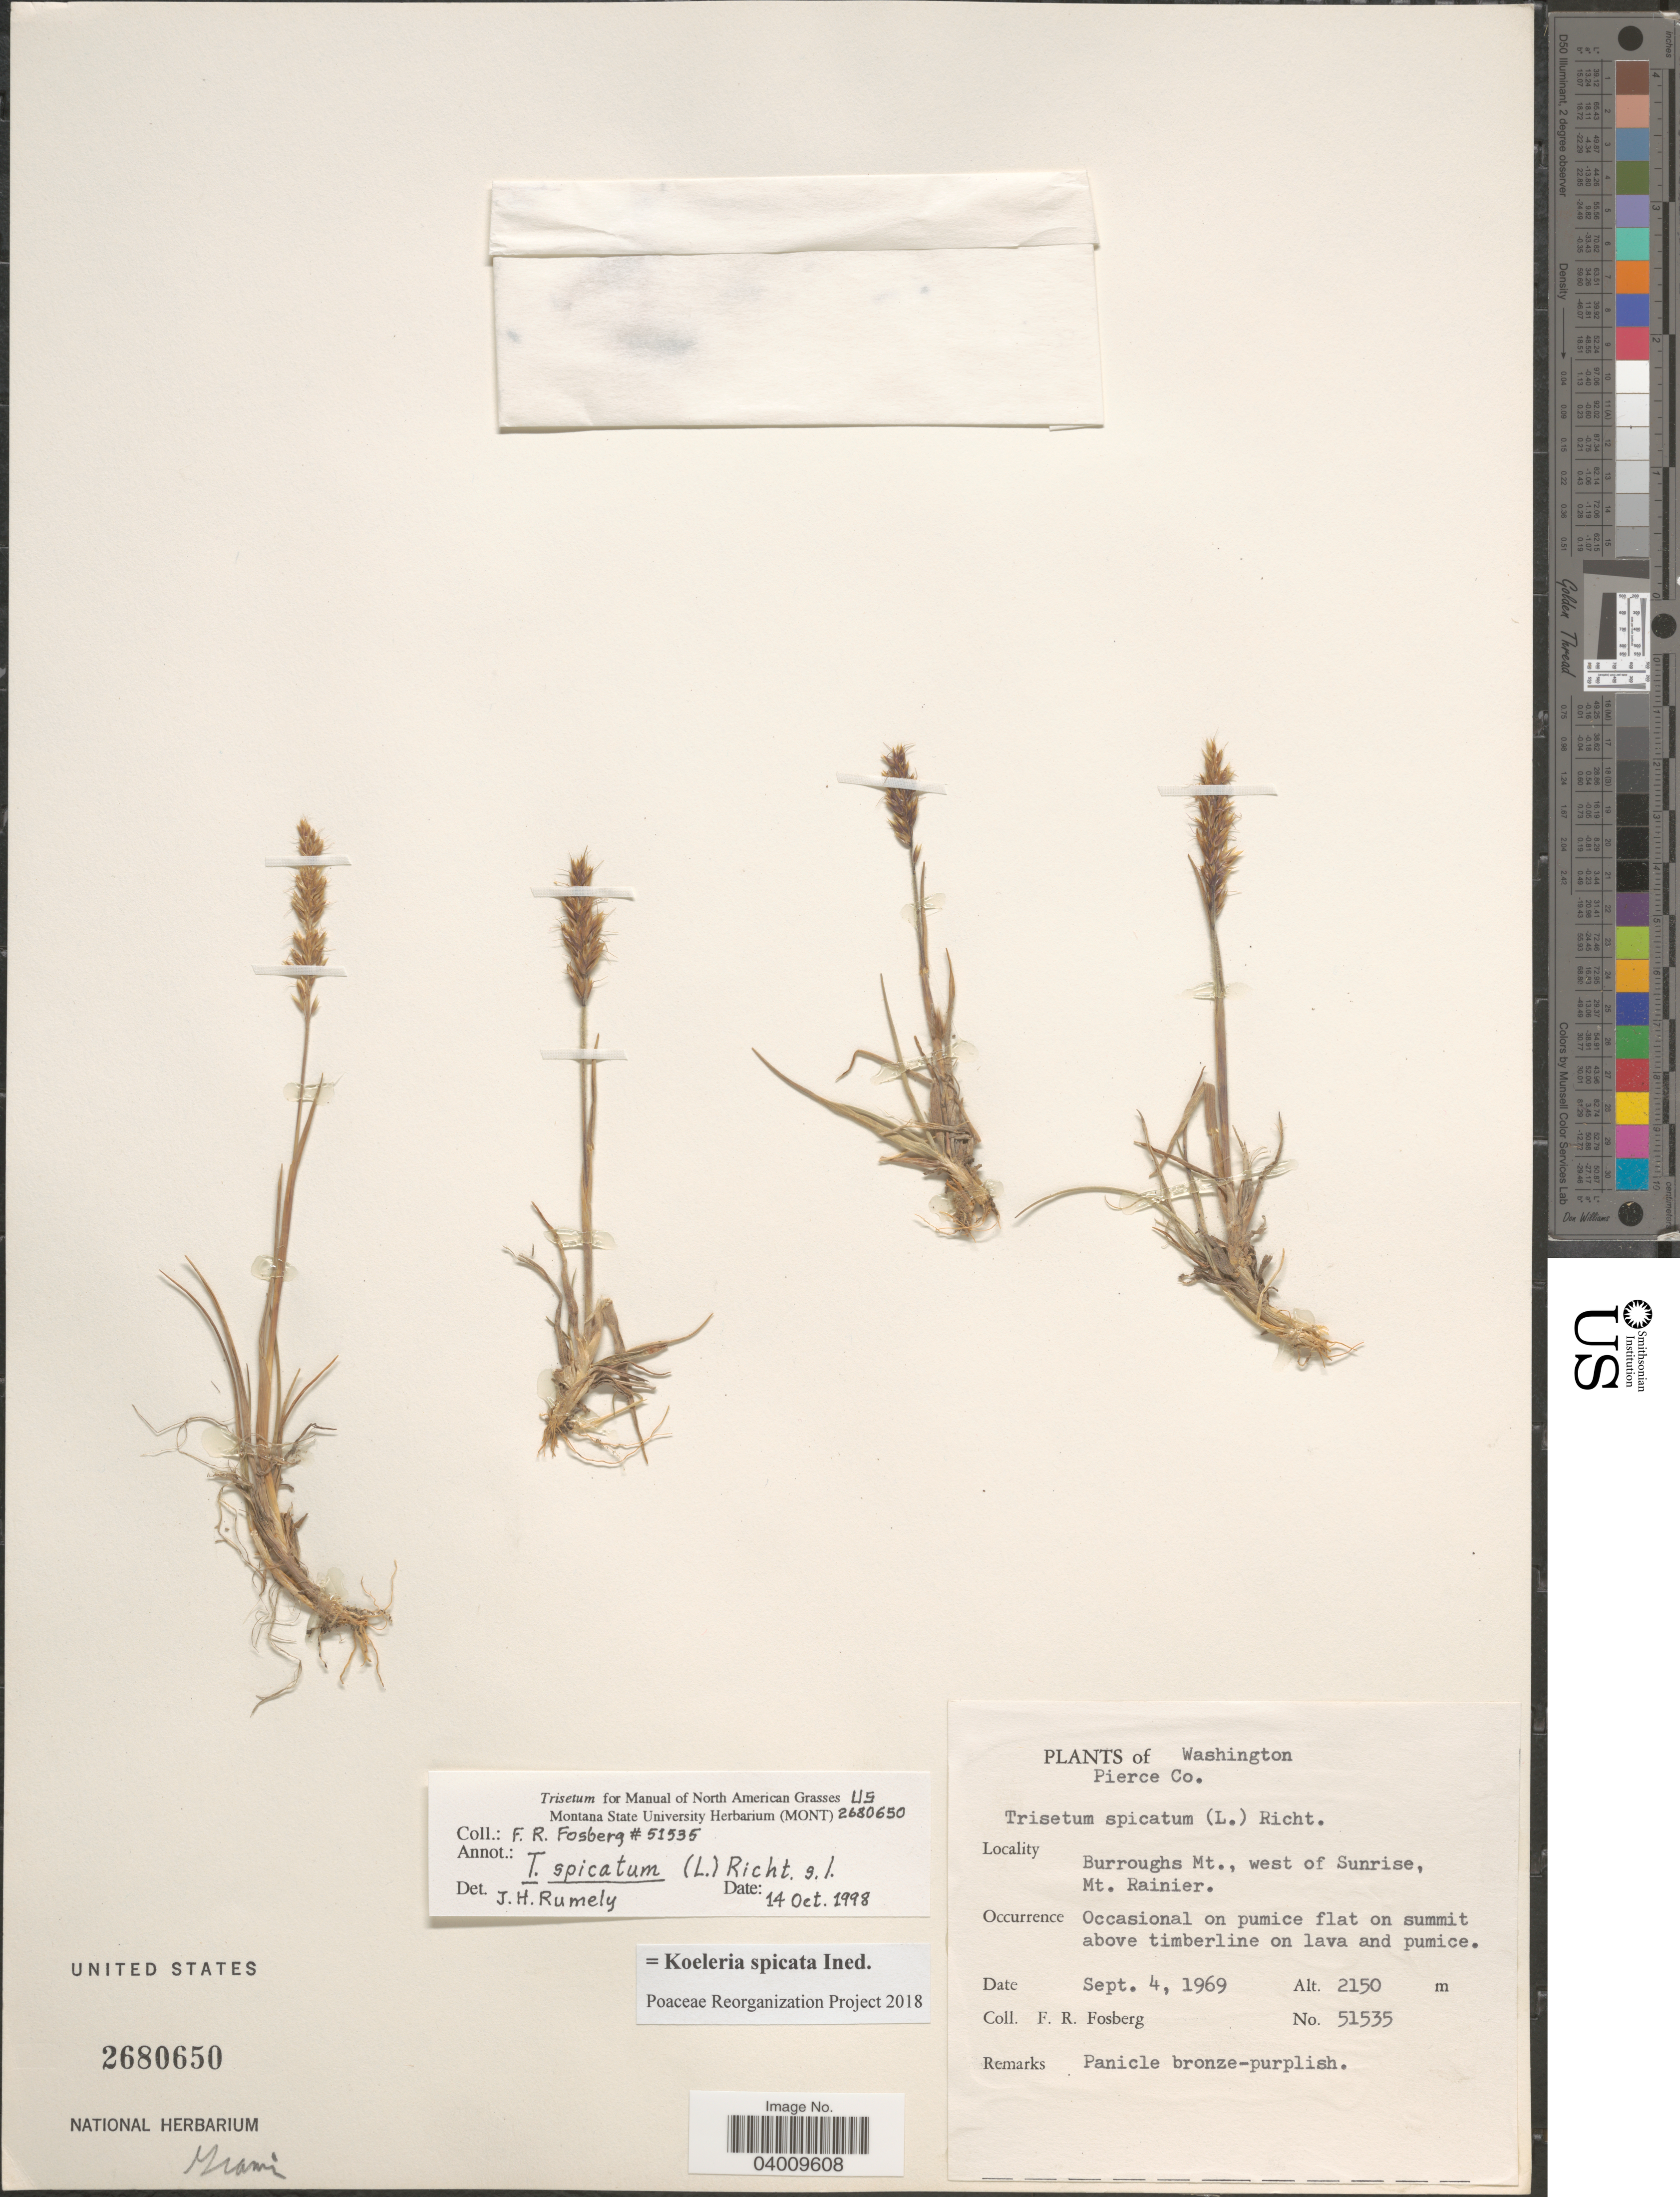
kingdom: Plantae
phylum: Tracheophyta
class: Liliopsida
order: Poales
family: Poaceae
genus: Koeleria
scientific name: Koeleria spicata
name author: (L.) Barberá et al.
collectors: F. R. Fosberg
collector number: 51535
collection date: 1969-09-04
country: United States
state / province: Washington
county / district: Pierce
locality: Pierce Co. Burroughs Mt., west of Sunrise, Mt. Rainier.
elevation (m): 2150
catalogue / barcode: US 2680650